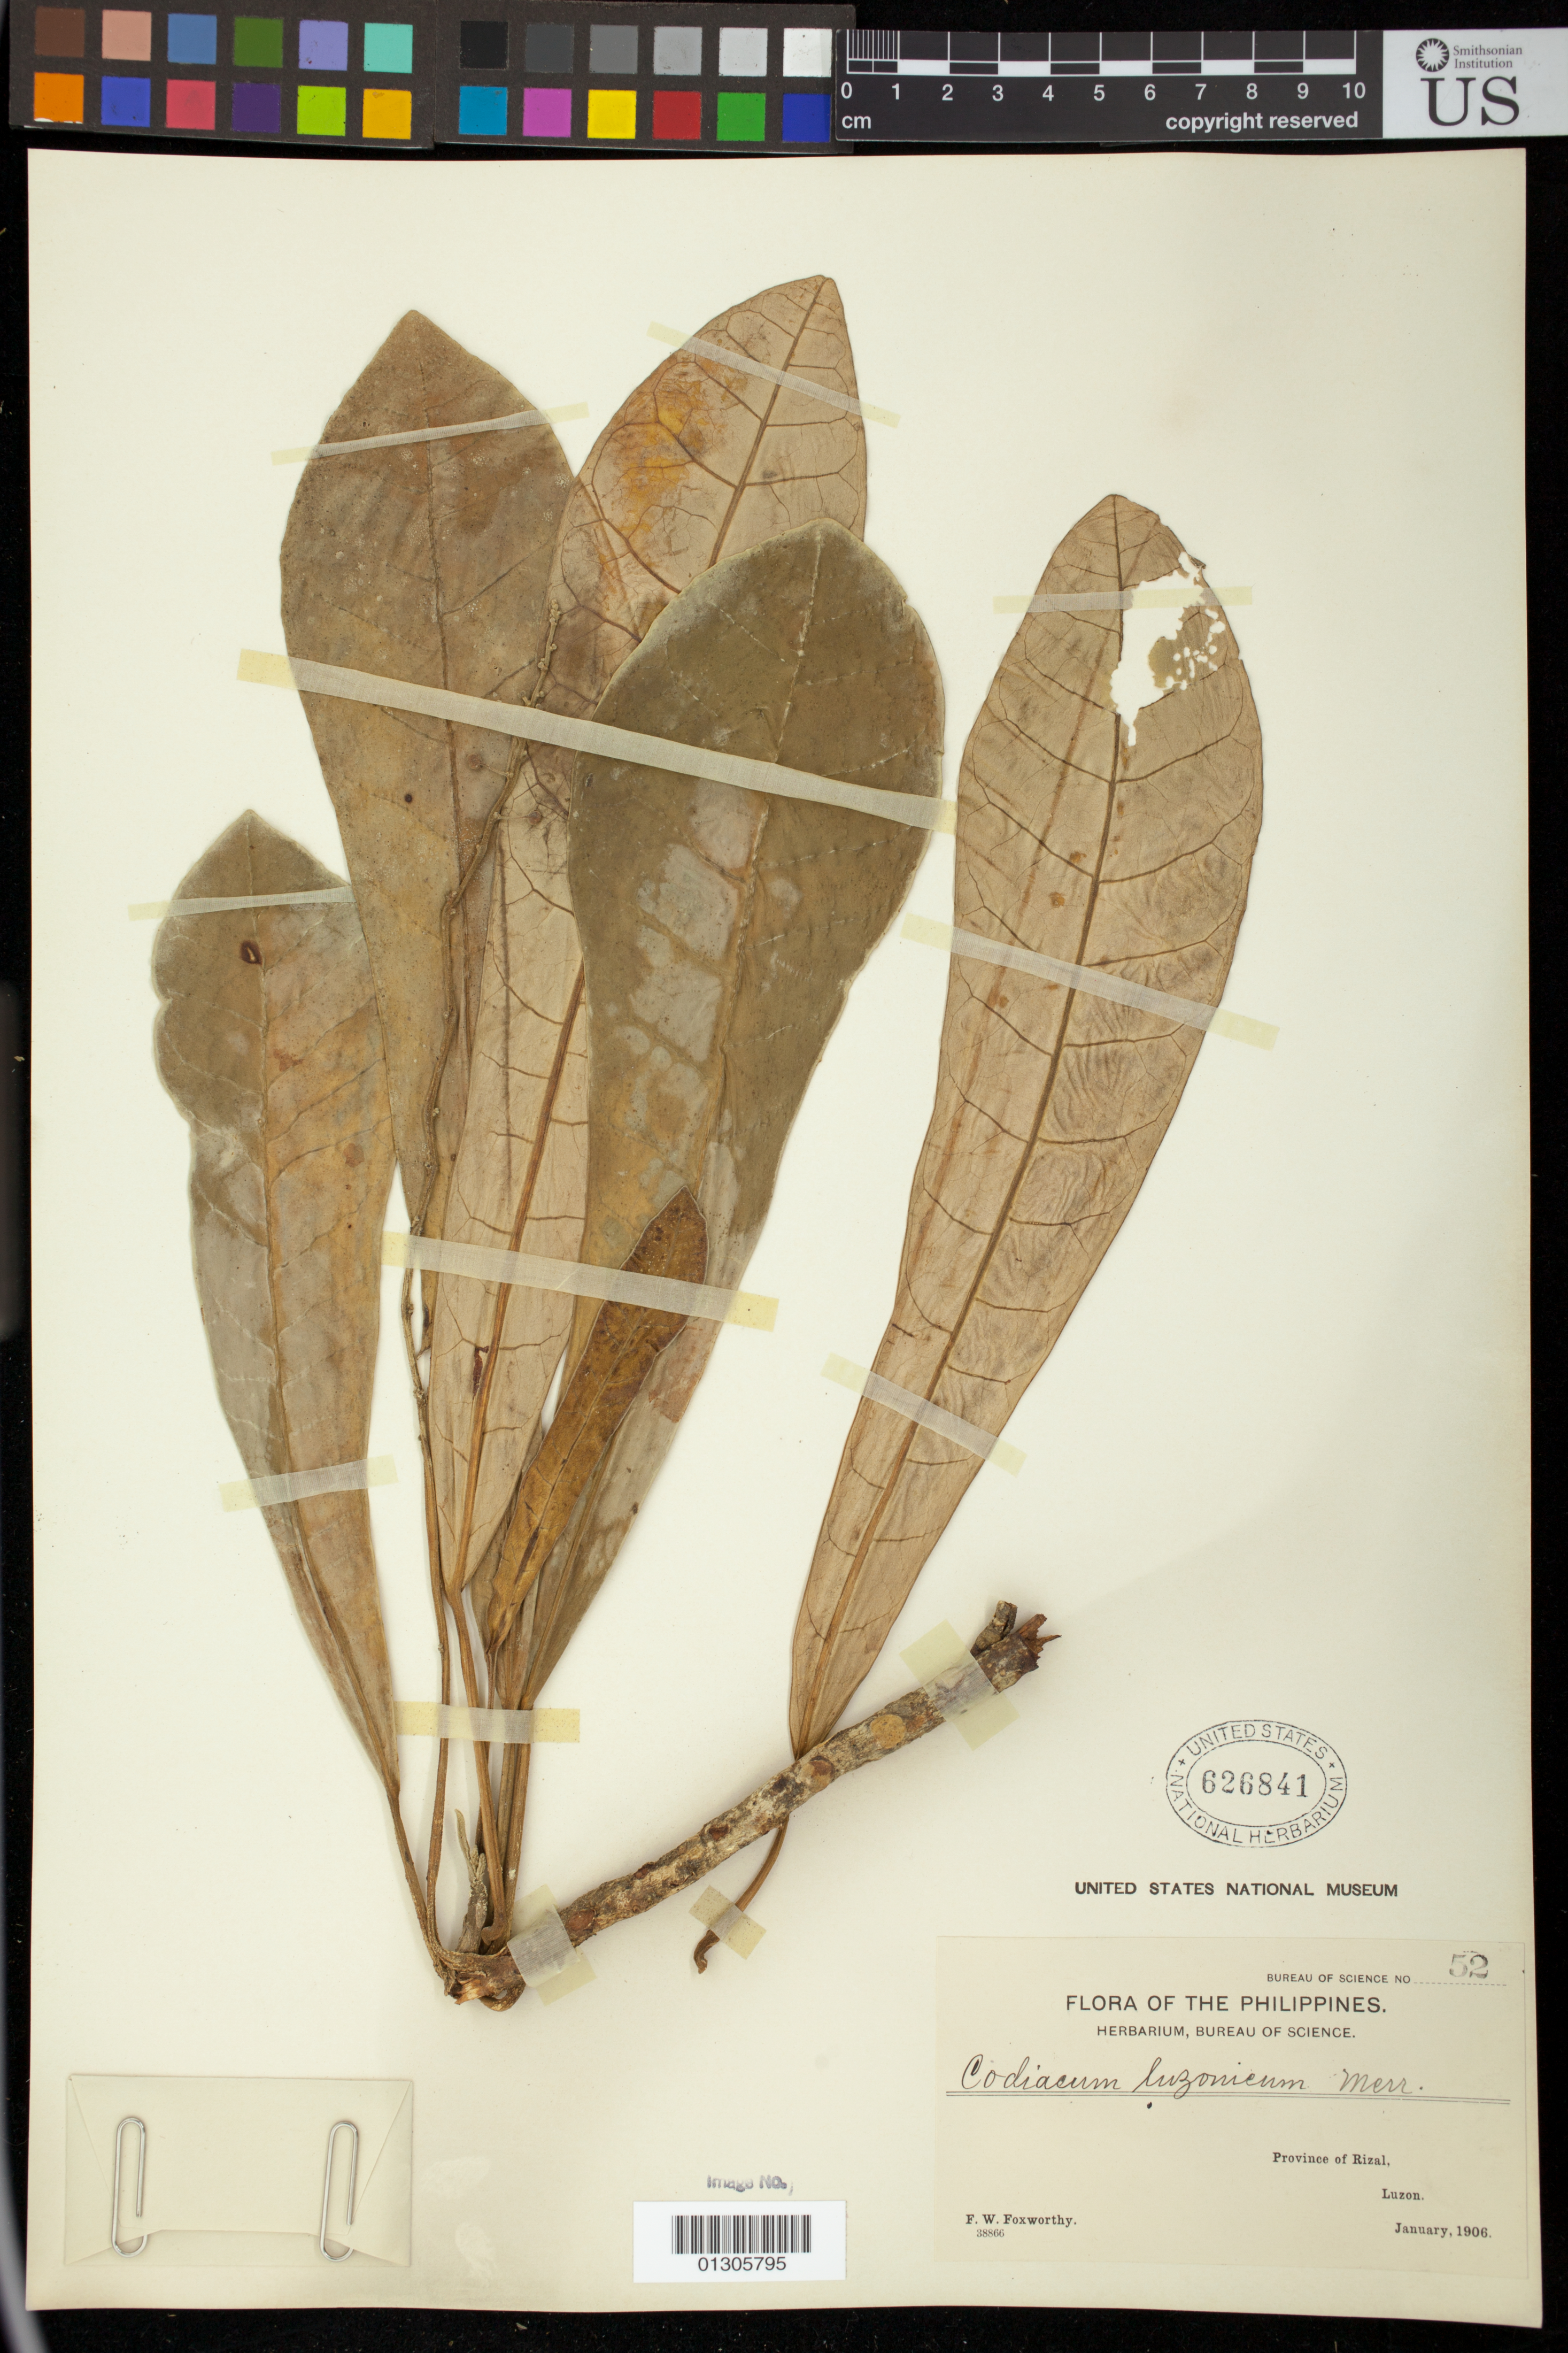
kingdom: Plantae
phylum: Tracheophyta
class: Magnoliopsida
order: Malpighiales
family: Euphorbiaceae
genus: Codiaeum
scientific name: Codiaeum luzonicum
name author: Merr.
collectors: F. W. Foxworthy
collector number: B.S. 52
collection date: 1906-01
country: Philippines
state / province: Calabarzon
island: Luzon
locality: Province of Rizal, Luzon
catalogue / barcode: US 626841